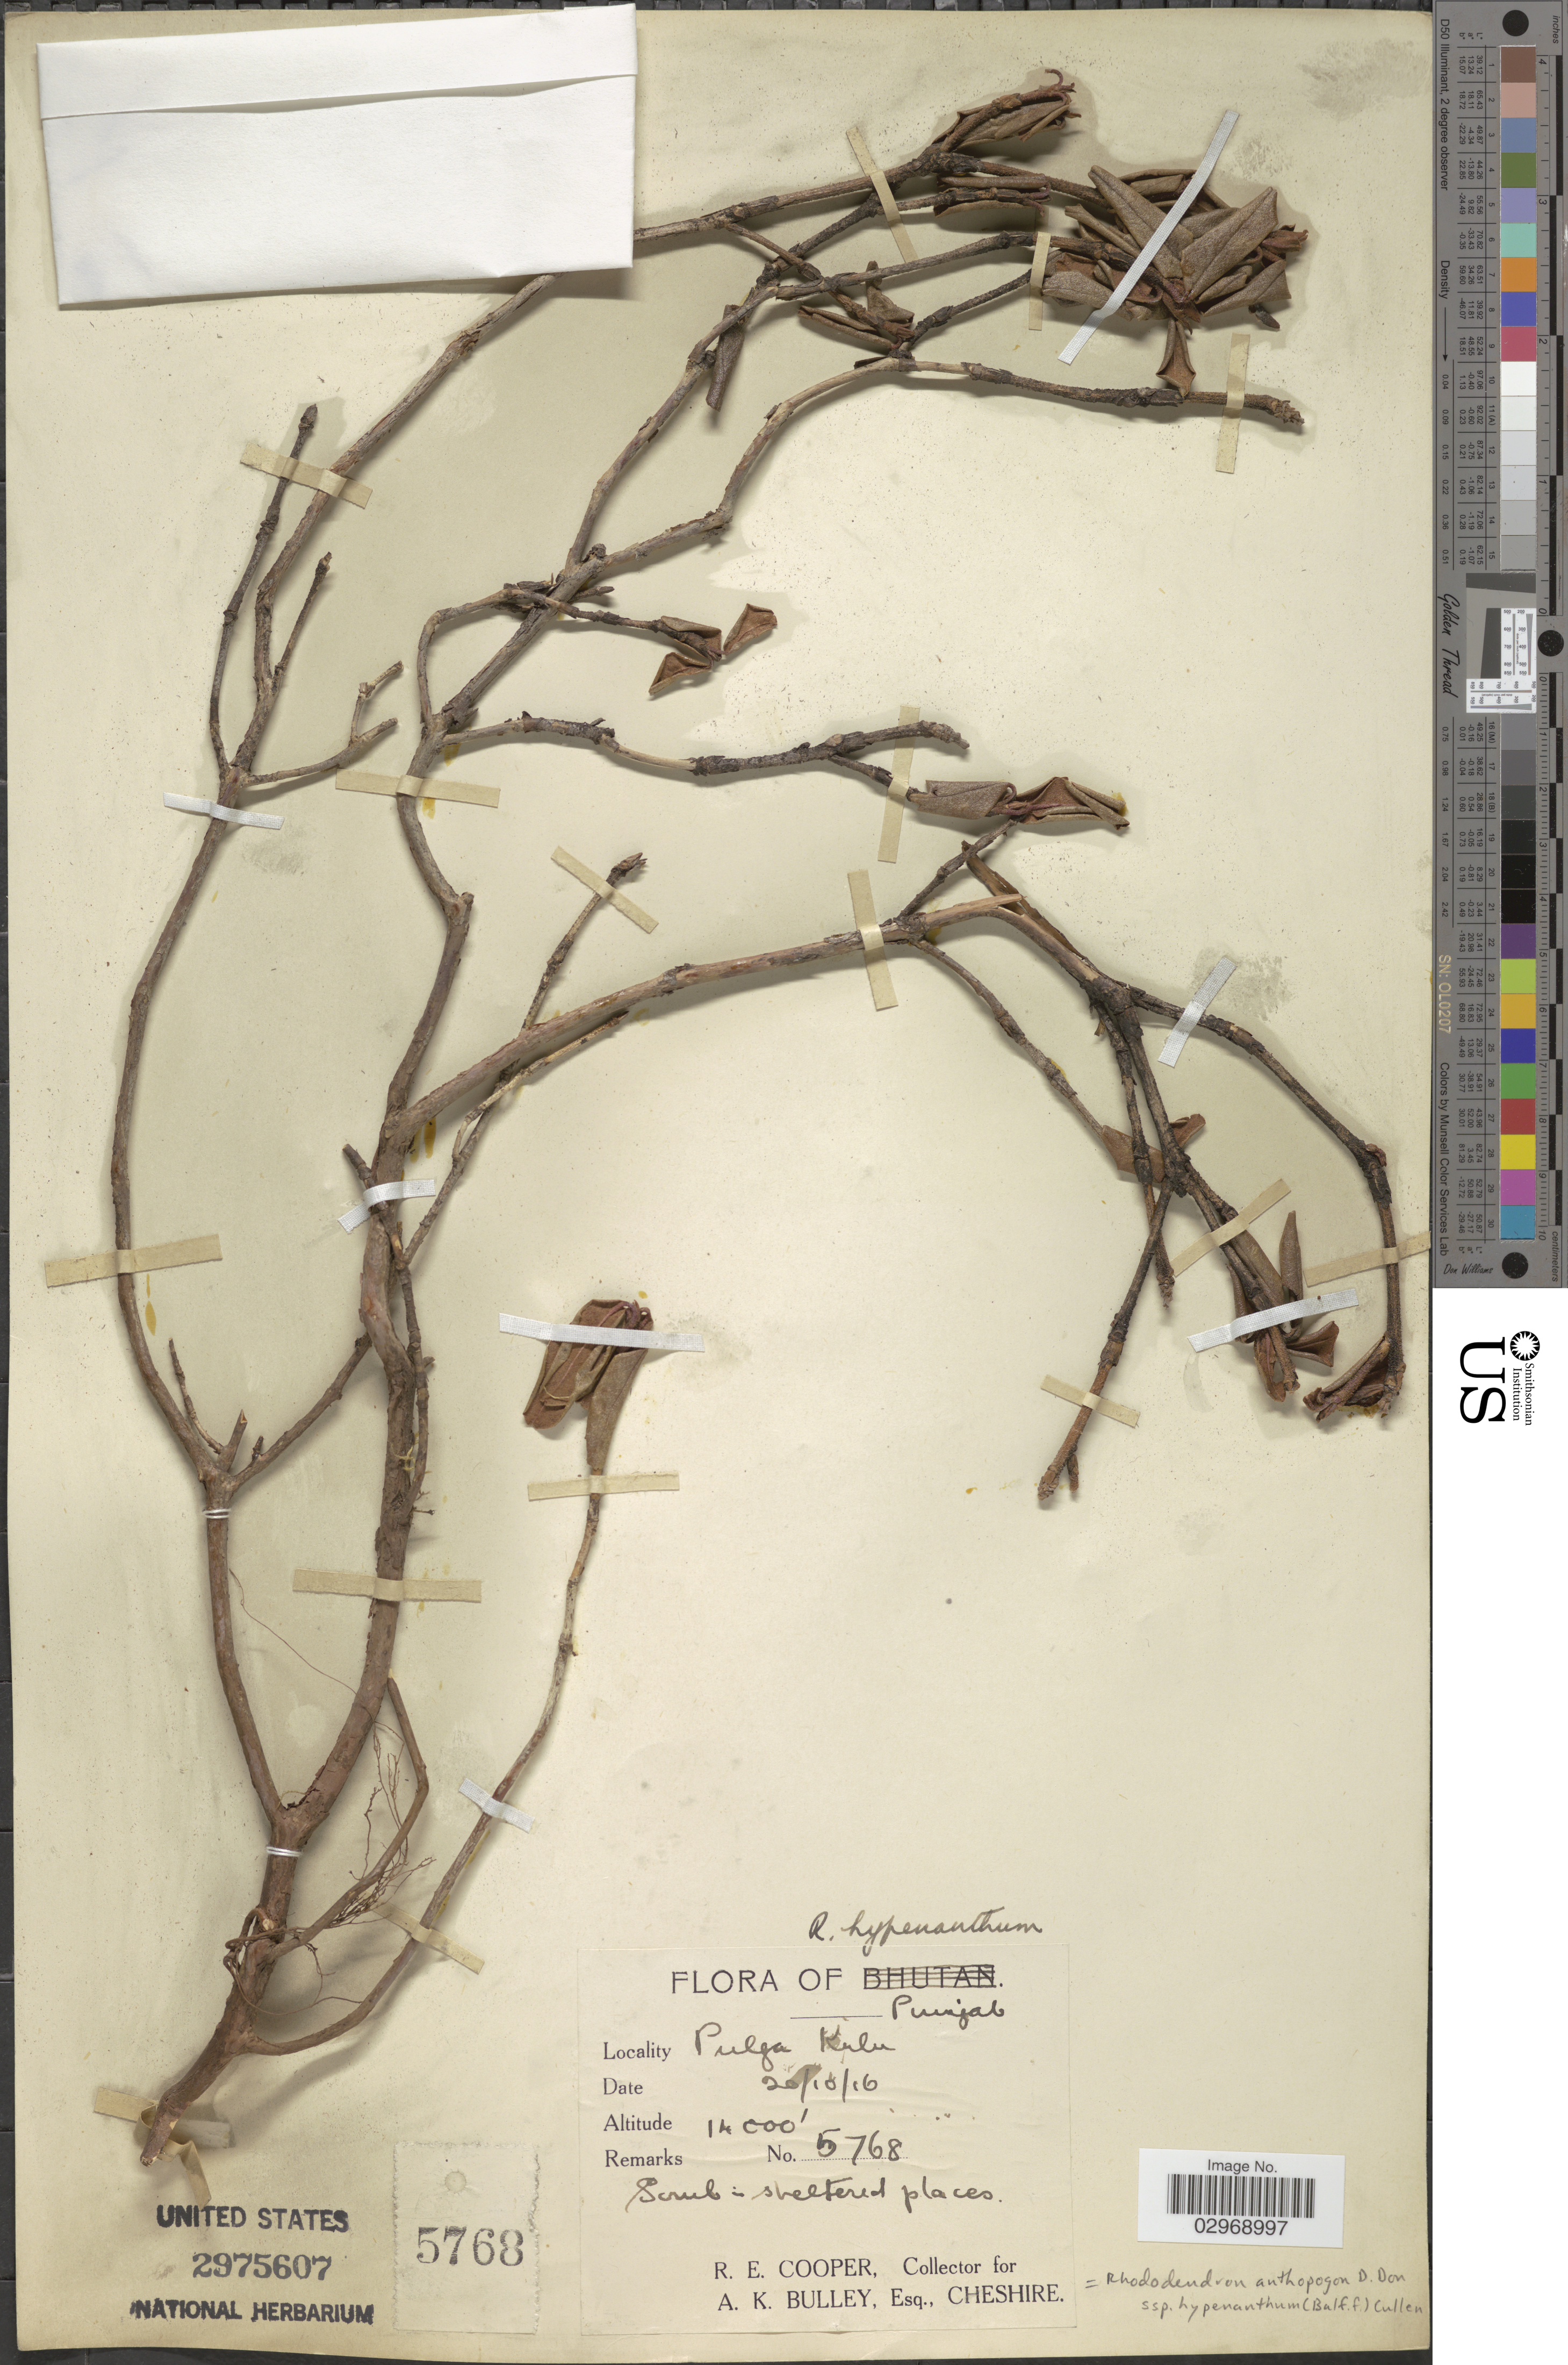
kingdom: Plantae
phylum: Tracheophyta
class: Magnoliopsida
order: Ericales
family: Ericaceae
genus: Rhododendron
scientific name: Rhododendron anthopogon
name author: D. Don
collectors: R. E. Cooper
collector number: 5768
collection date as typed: Transcribed d/m/y: 20/10/16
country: India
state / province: Himachal Pradesh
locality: Pulga Kulu.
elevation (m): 4267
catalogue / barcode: US 2975607